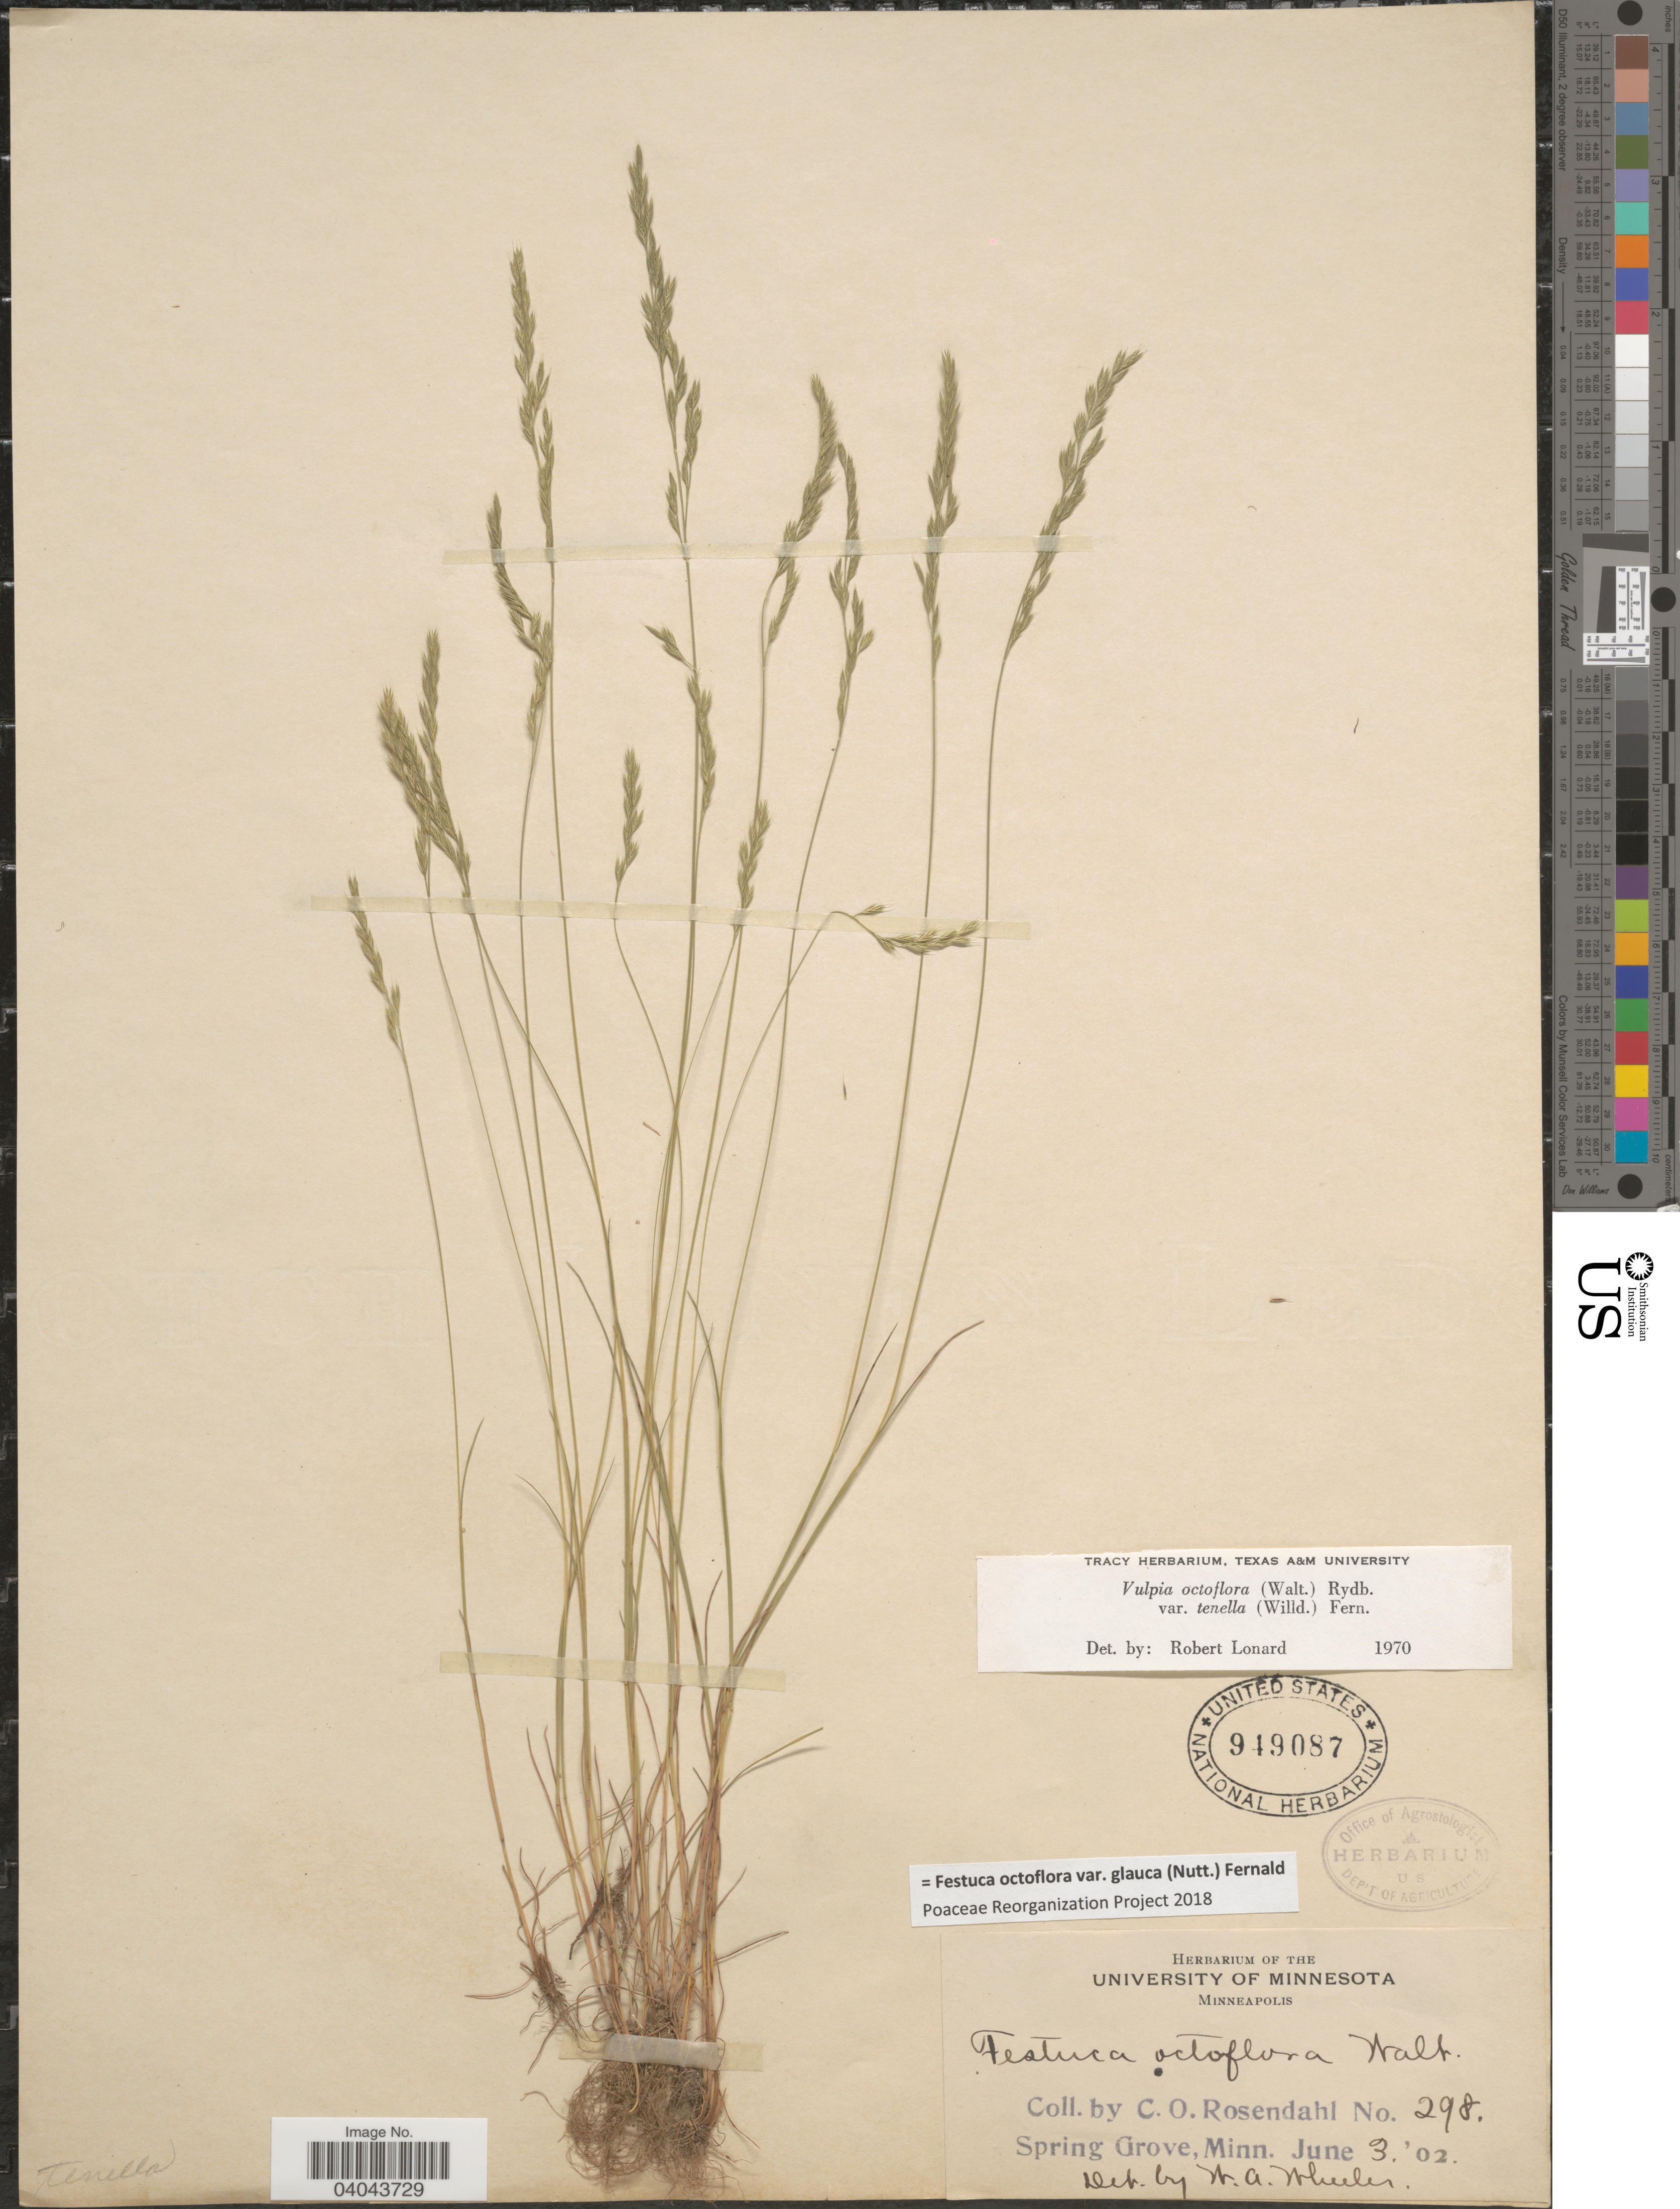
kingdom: Plantae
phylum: Tracheophyta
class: Liliopsida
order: Poales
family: Poaceae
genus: Festuca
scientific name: Festuca octoflora var. glauca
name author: (Nutt.) Fernald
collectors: C. O. Rosendahl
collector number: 298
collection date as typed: Transcribed d/m/y: 3/6/2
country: United States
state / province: Minnesota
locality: Spring Grove.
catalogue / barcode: US 949087